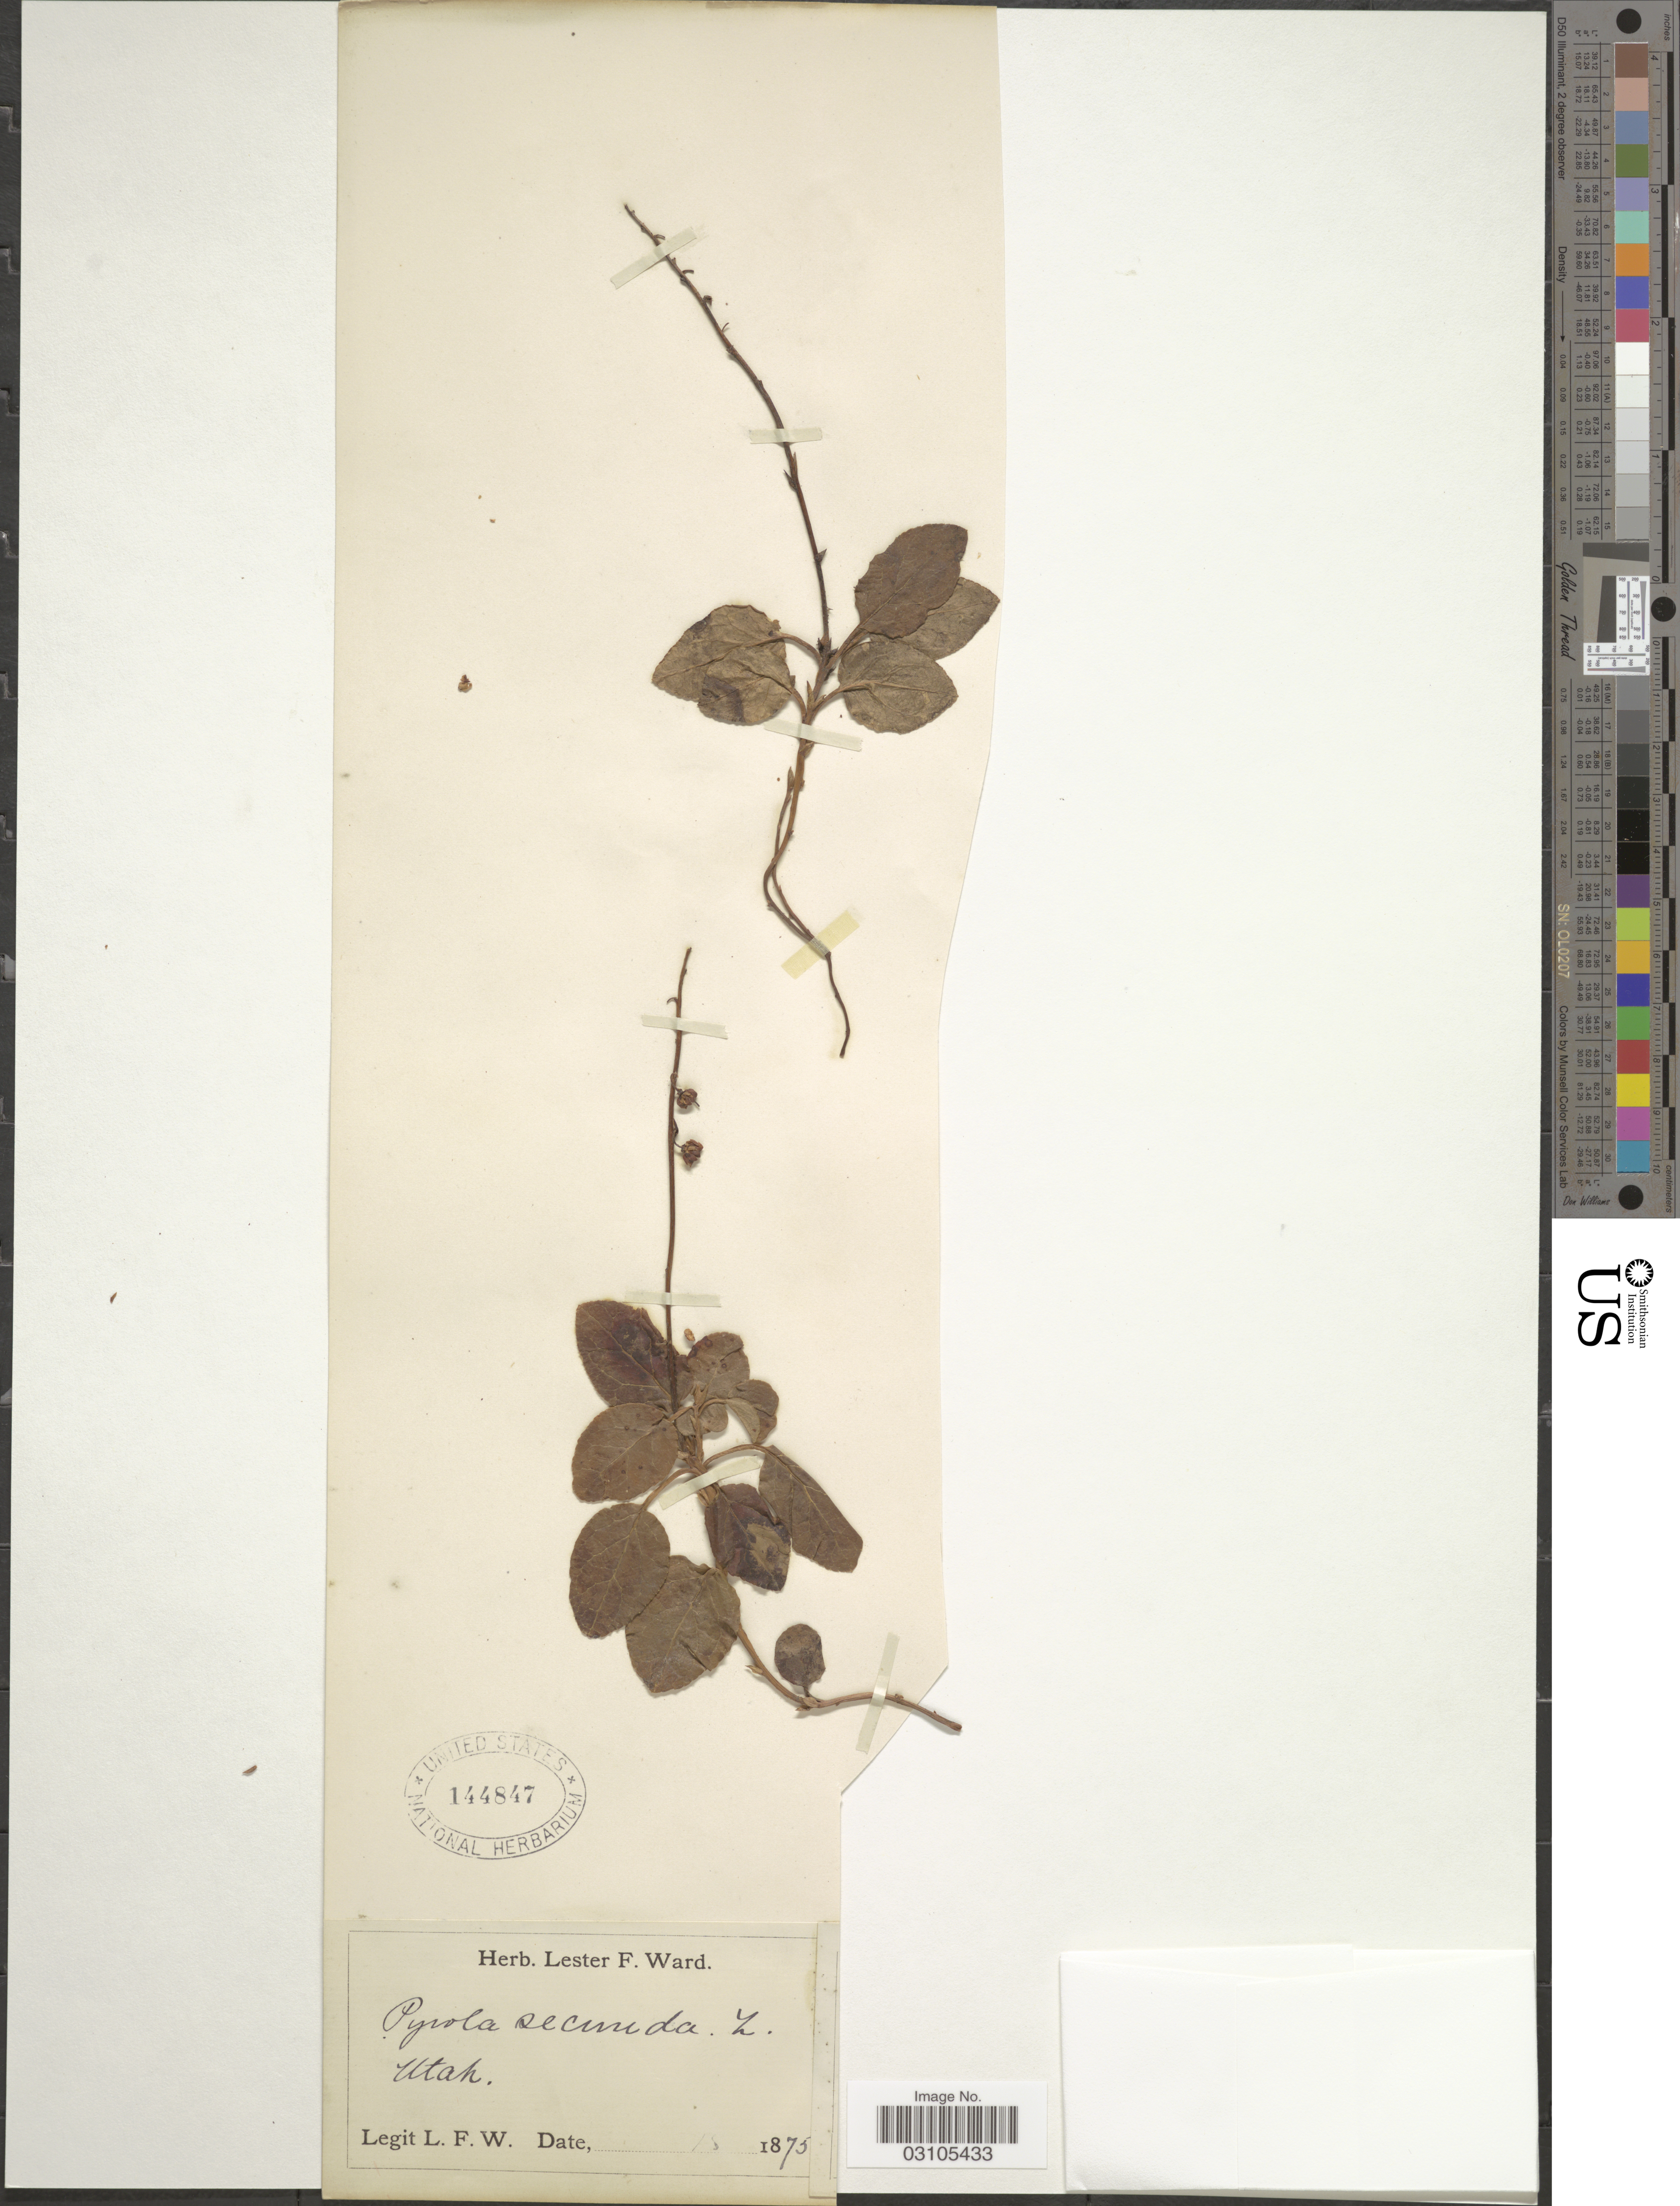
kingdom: Plantae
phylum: Tracheophyta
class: Magnoliopsida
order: Ericales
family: Ericaceae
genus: Orthilia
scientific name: Orthilia secunda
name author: (L.) House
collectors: L. F. Ward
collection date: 1875-08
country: United States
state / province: Utah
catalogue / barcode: US 144847